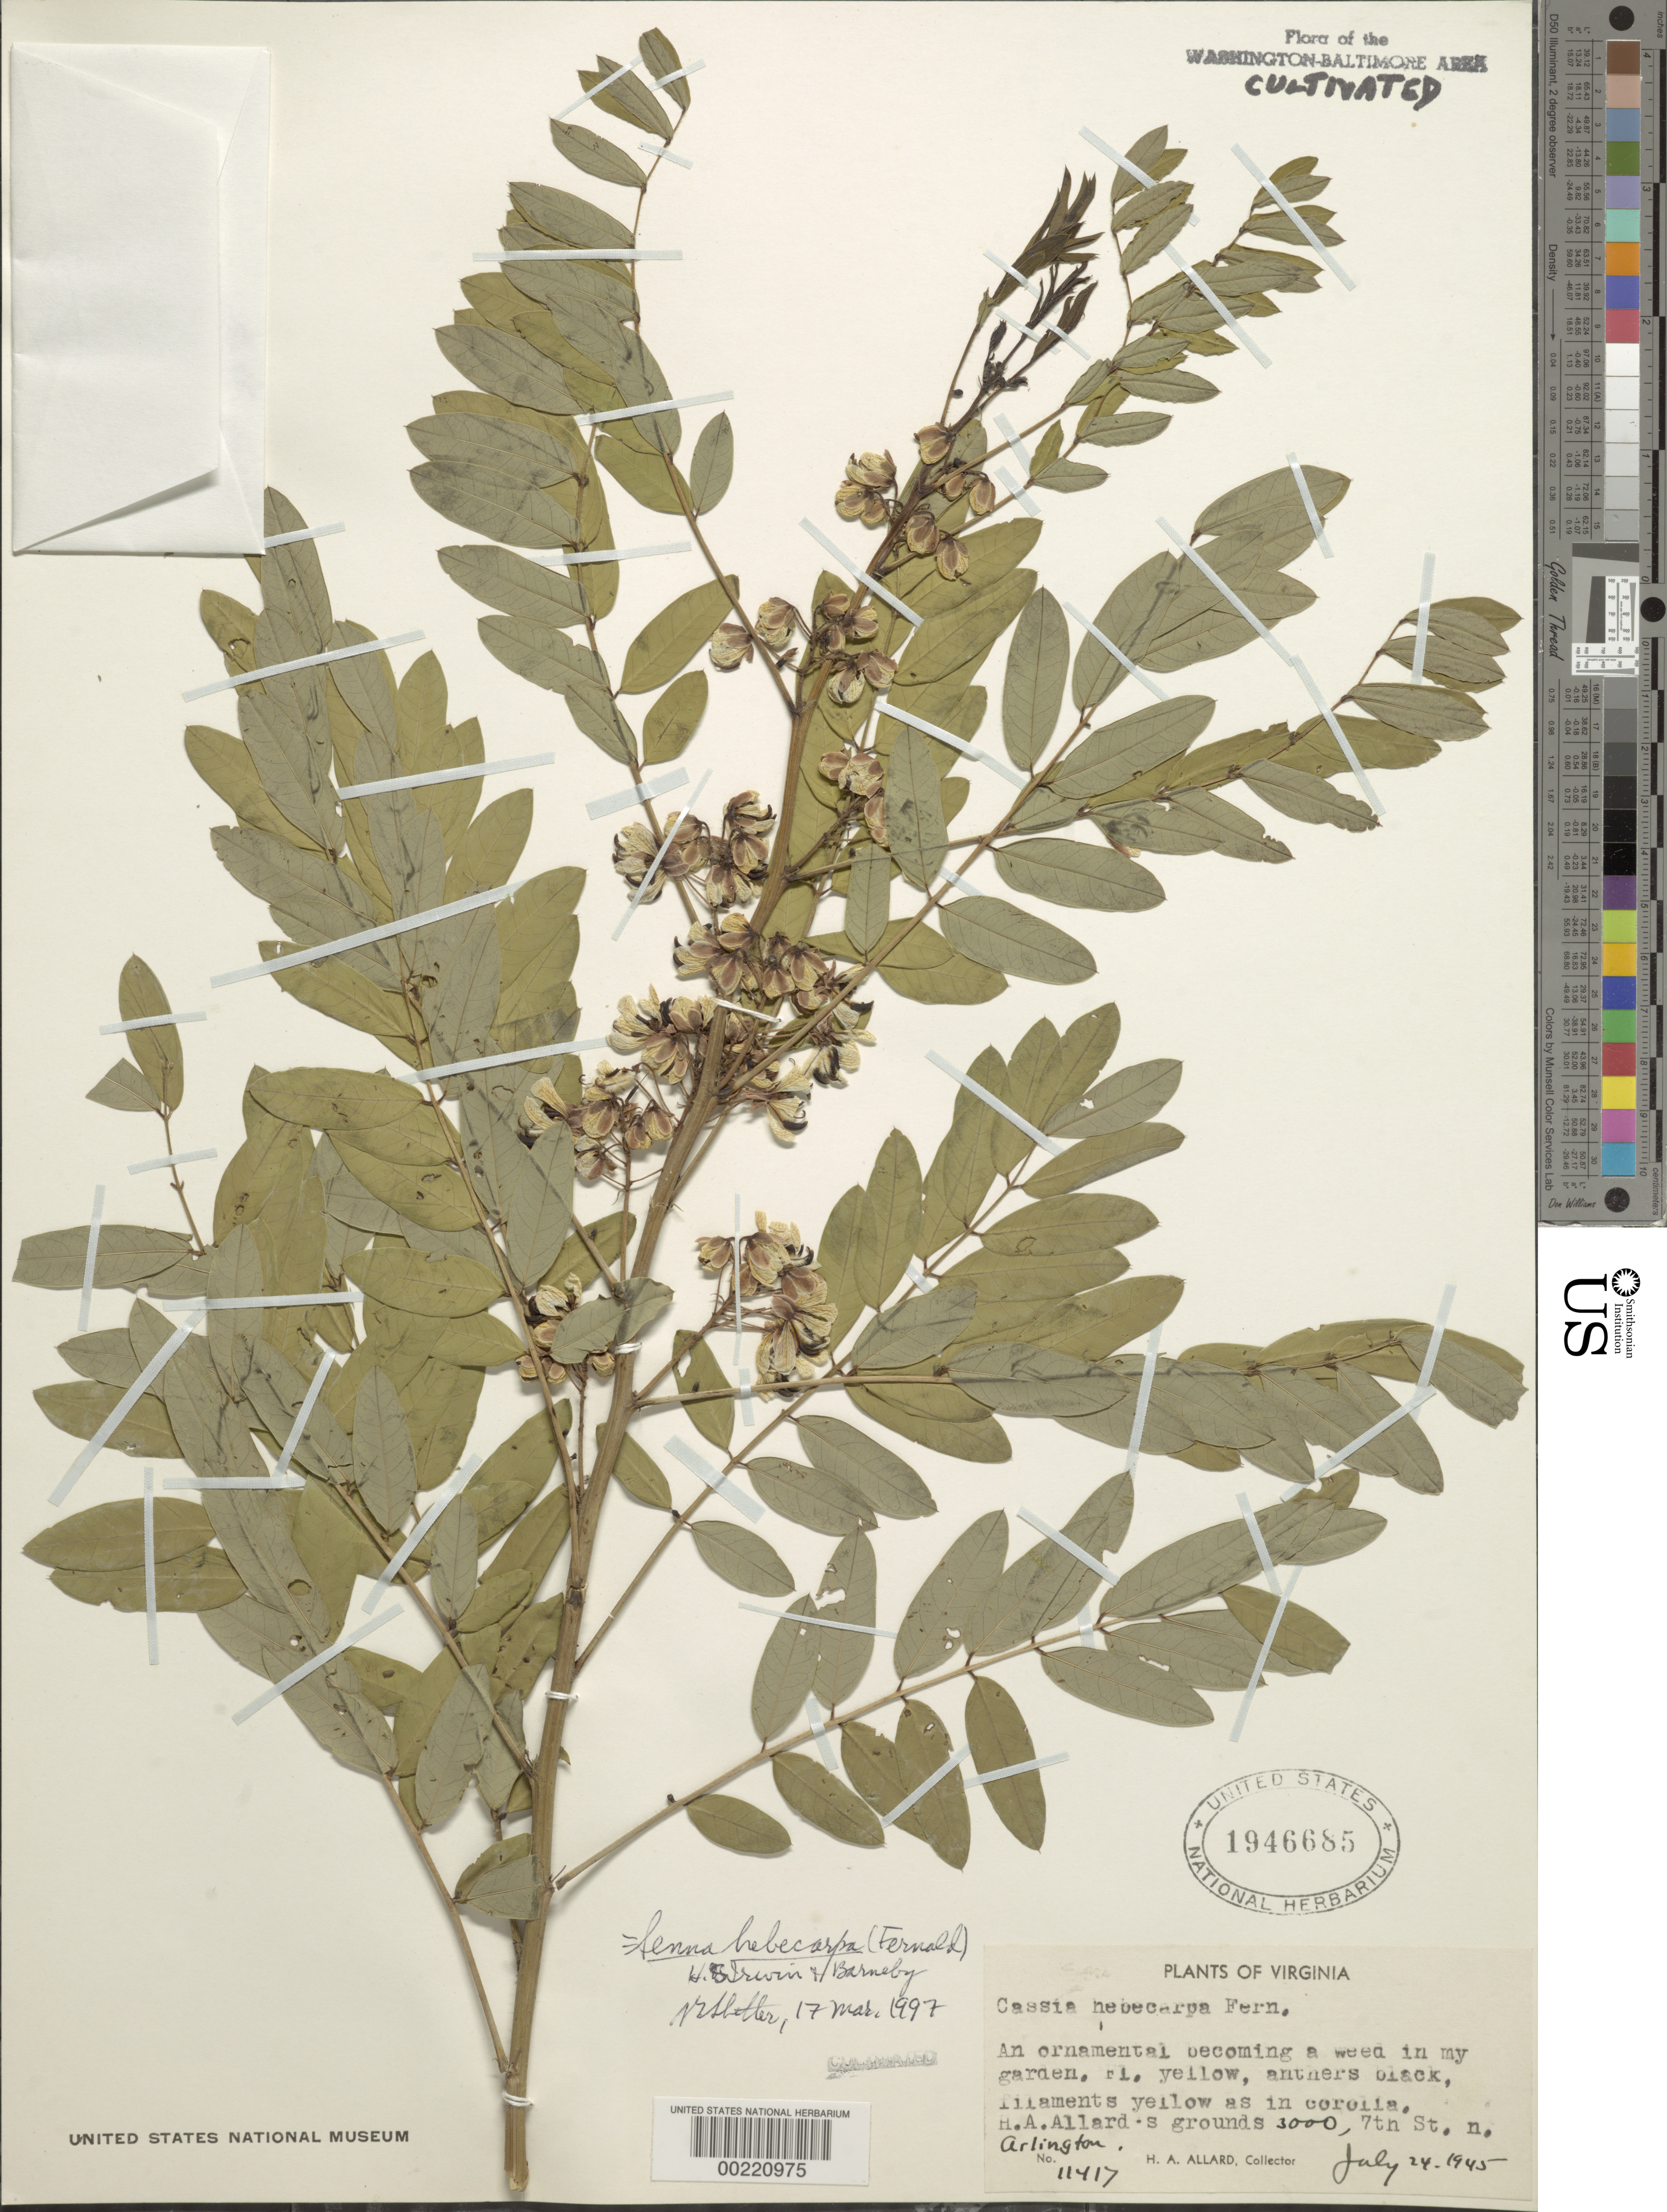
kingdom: Plantae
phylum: Tracheophyta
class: Magnoliopsida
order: Fabales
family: Fabaceae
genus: Cassia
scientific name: Cassia hebecarpa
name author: Fernald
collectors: H. A. Allard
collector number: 11417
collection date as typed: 24 Jul 1945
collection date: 1945-07-24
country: United States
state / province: Virginia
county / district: Arlington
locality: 3000 7th St N, H.A. Allard's grounds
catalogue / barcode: US 1946685